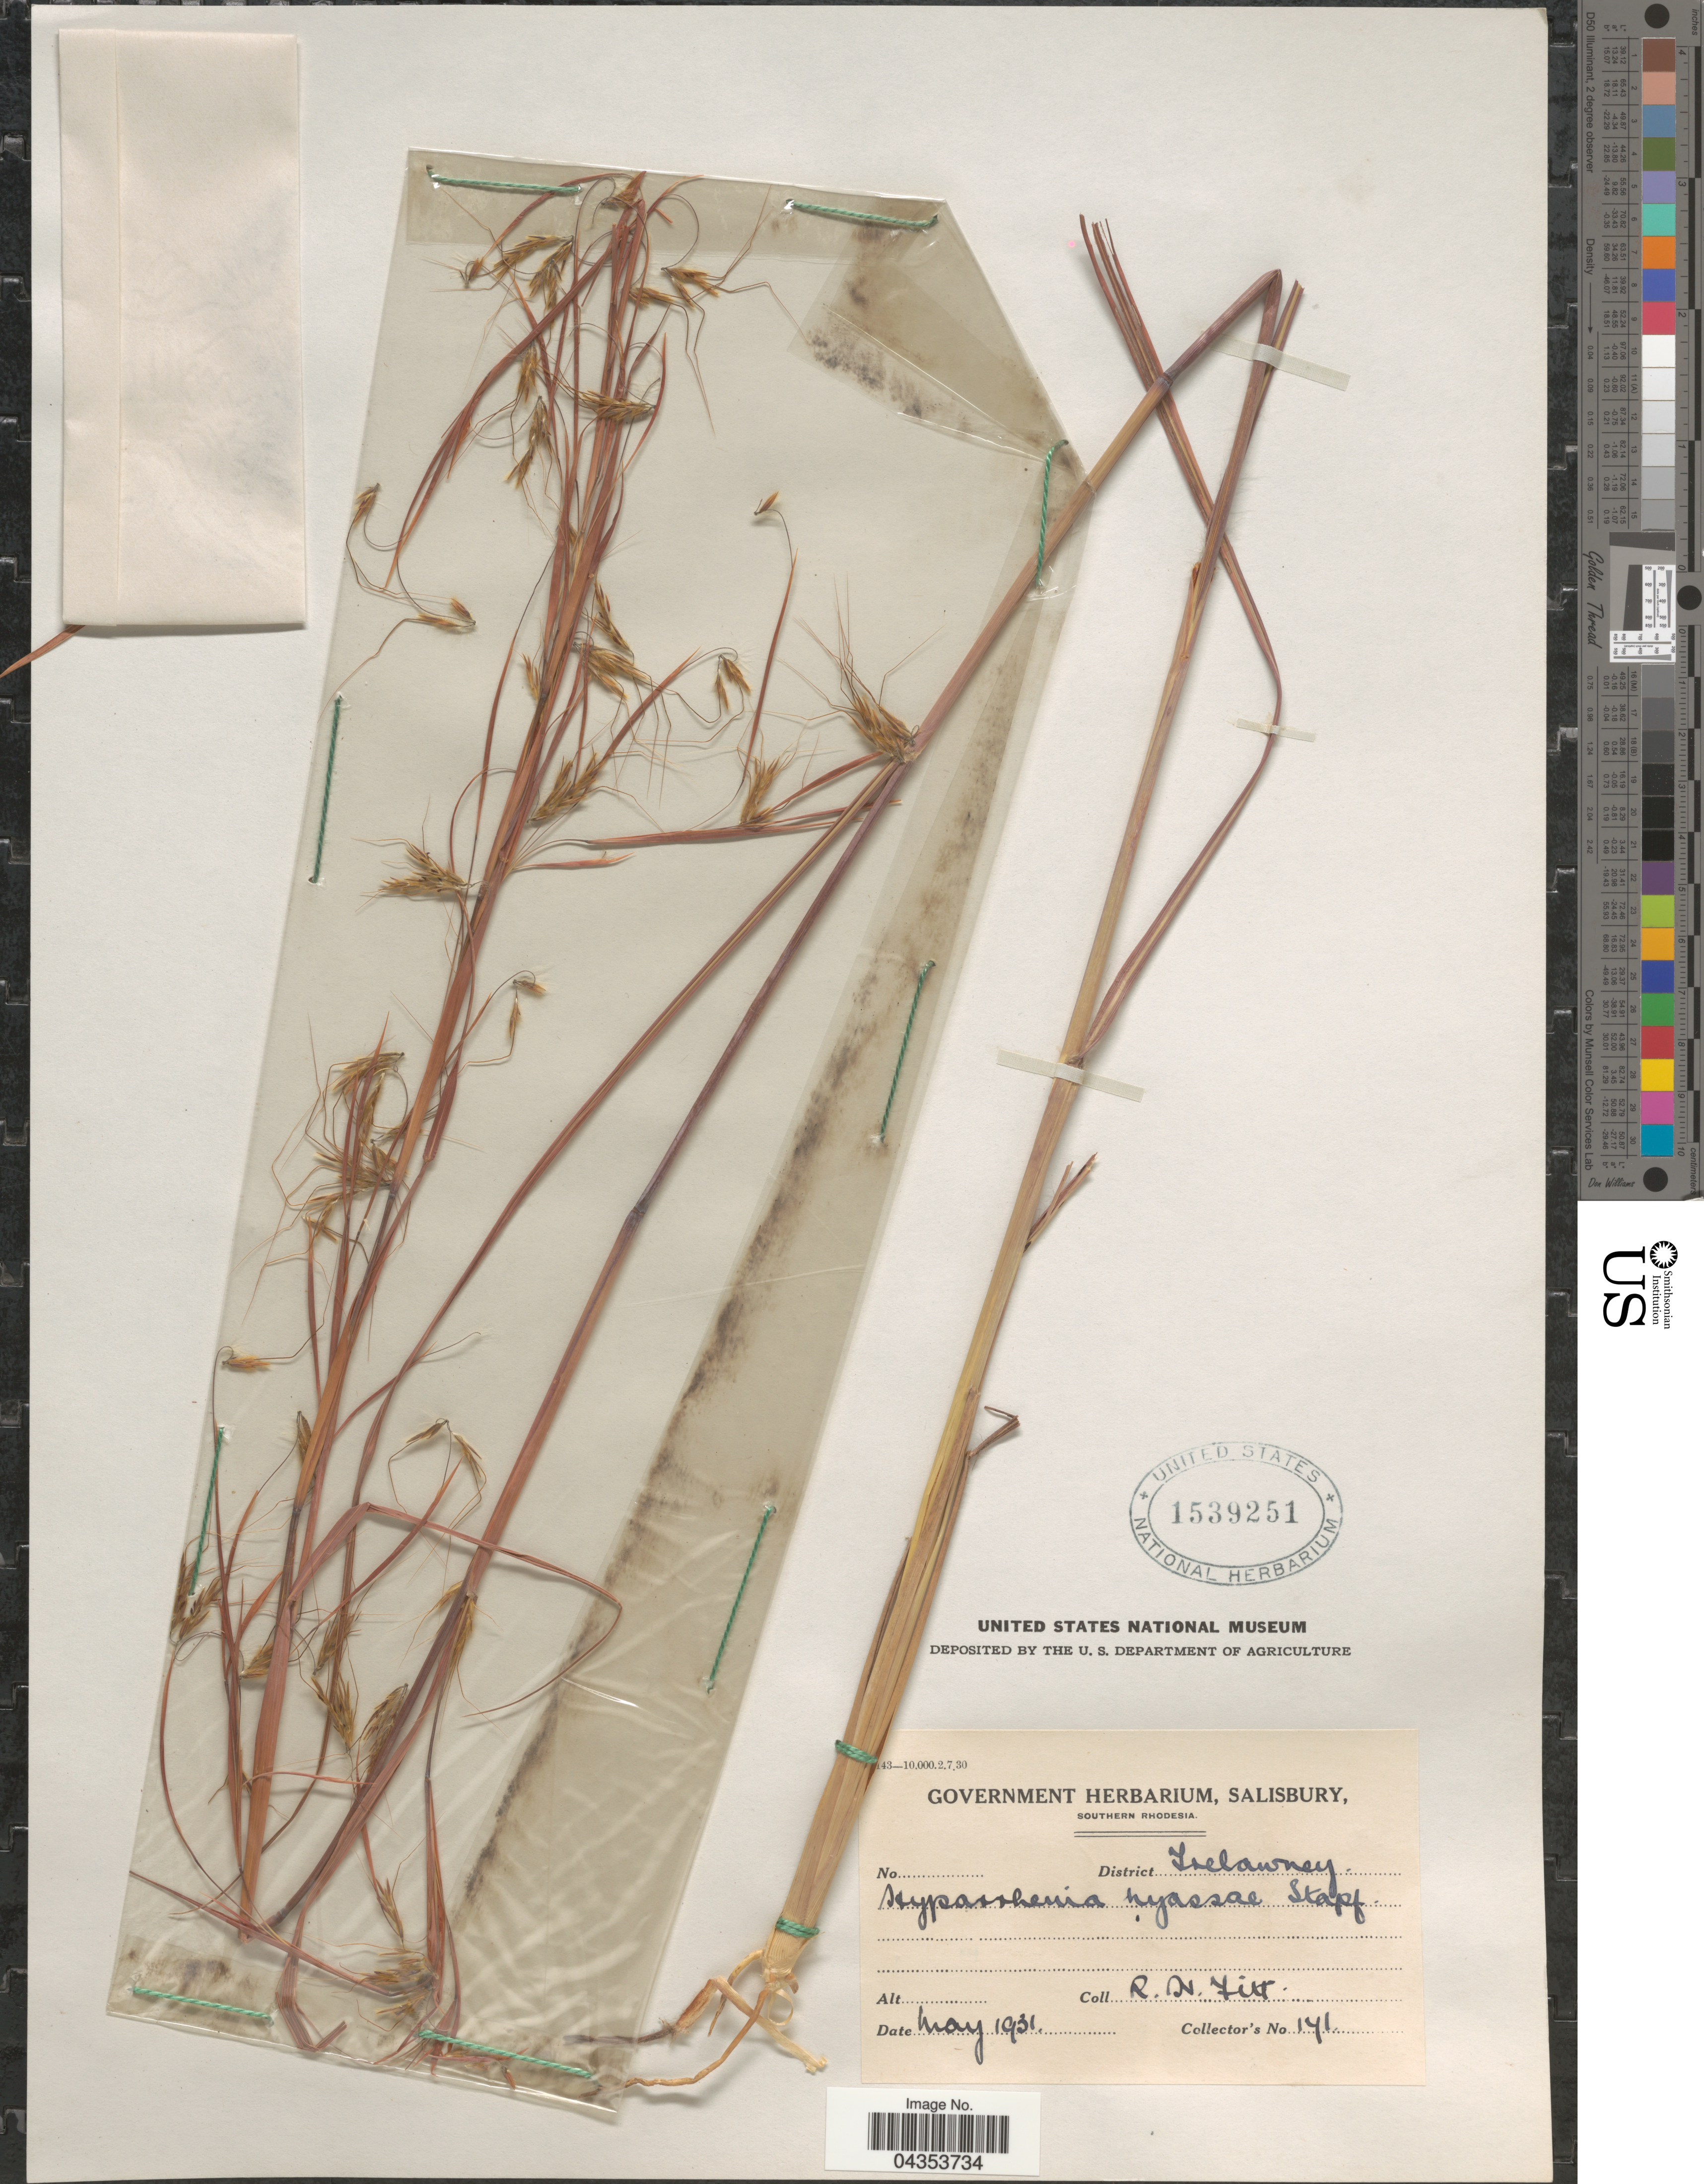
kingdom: Plantae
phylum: Tracheophyta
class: Liliopsida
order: Poales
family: Poaceae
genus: Hyparrhenia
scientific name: Hyparrhenia nyassae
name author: (Rendle) Stapf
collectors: R. Fitt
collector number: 141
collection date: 1931-05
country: Zimbabwe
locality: Southern Rhodesia. District Trelawney.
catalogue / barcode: US 1539251